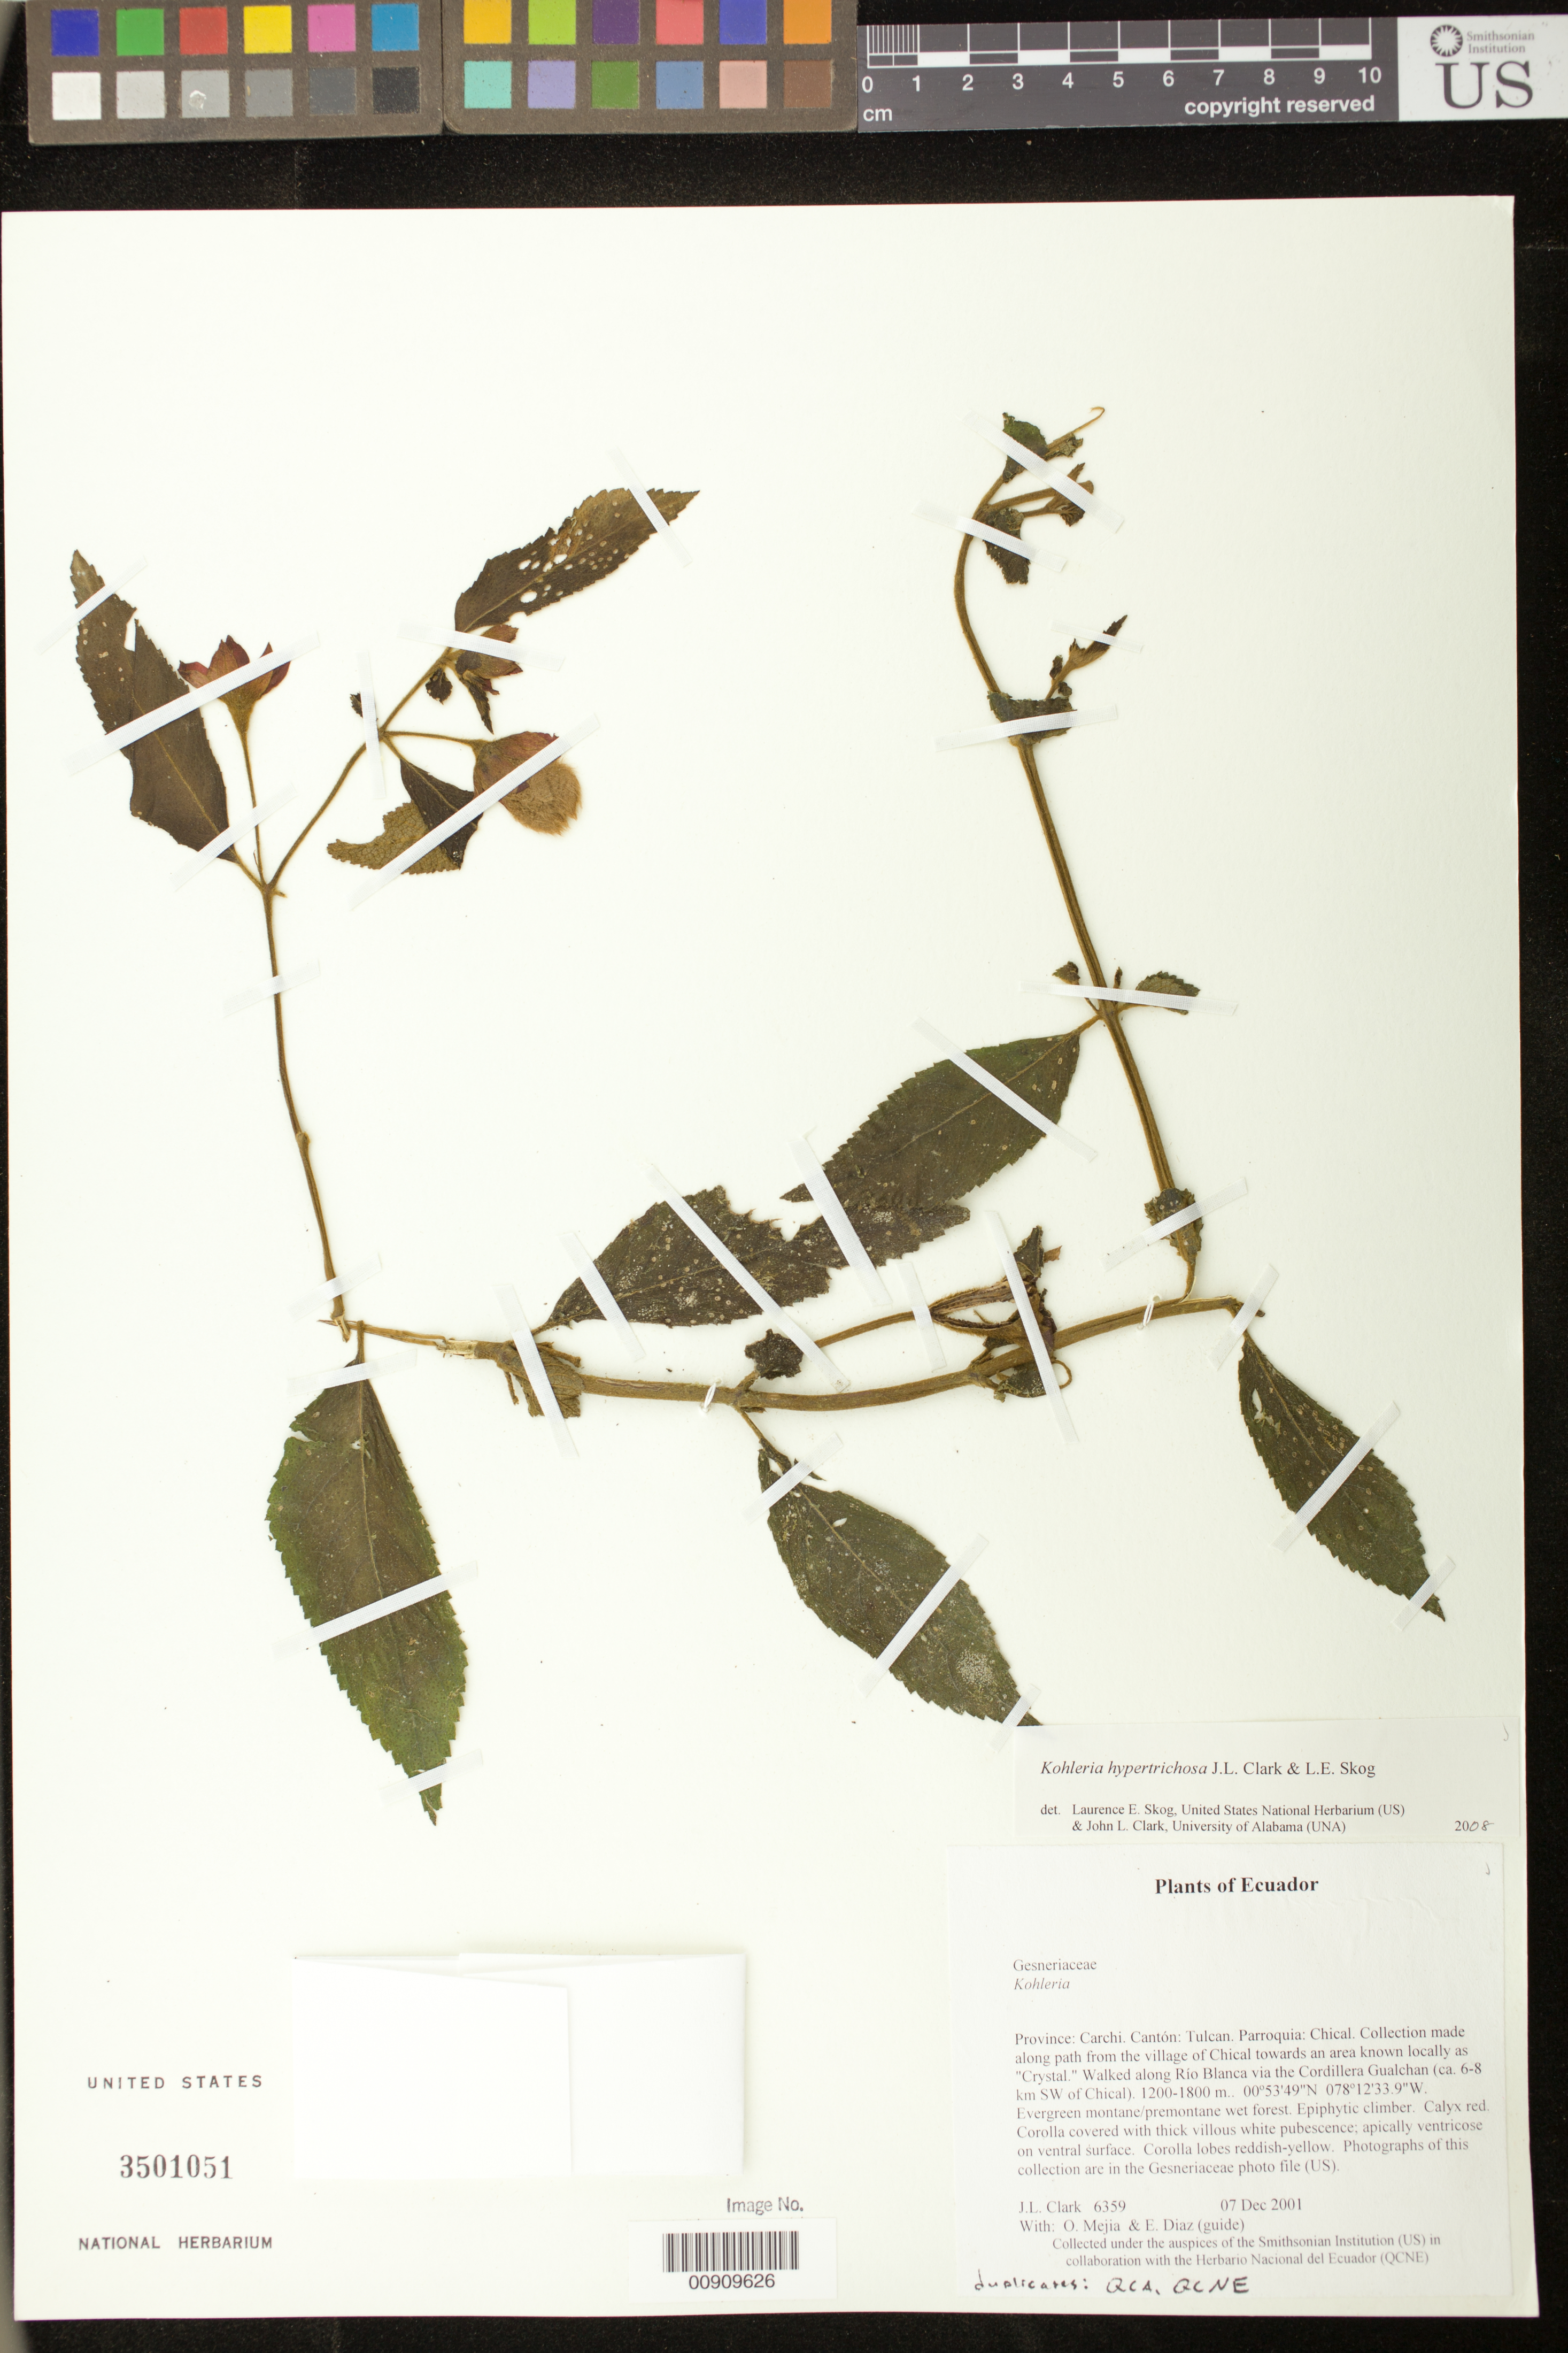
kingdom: Plantae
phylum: Tracheophyta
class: Magnoliopsida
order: Lamiales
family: Gesneriaceae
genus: Kohleria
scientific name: Kohleria hypertrichosa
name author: J.L. Clark & L.E. Skog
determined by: Clark, J. L.; Skog, Laurence E.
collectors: J. L. Clark, O. Mejia & E. Diaz (guide)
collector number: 6359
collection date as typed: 07 Dec 2001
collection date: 2001-12-07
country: Ecuador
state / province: Carchi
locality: Tulcan. Parroquia: Chical. Collection made along path from the village of Chical towards an area known locally as "Crystal." Walked along Río Blanca via the Cordillera Gualchan (ca. 6-8 km SW of Chical).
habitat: Evergreen montane/premontane wet forest.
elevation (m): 1200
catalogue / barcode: US 3501051